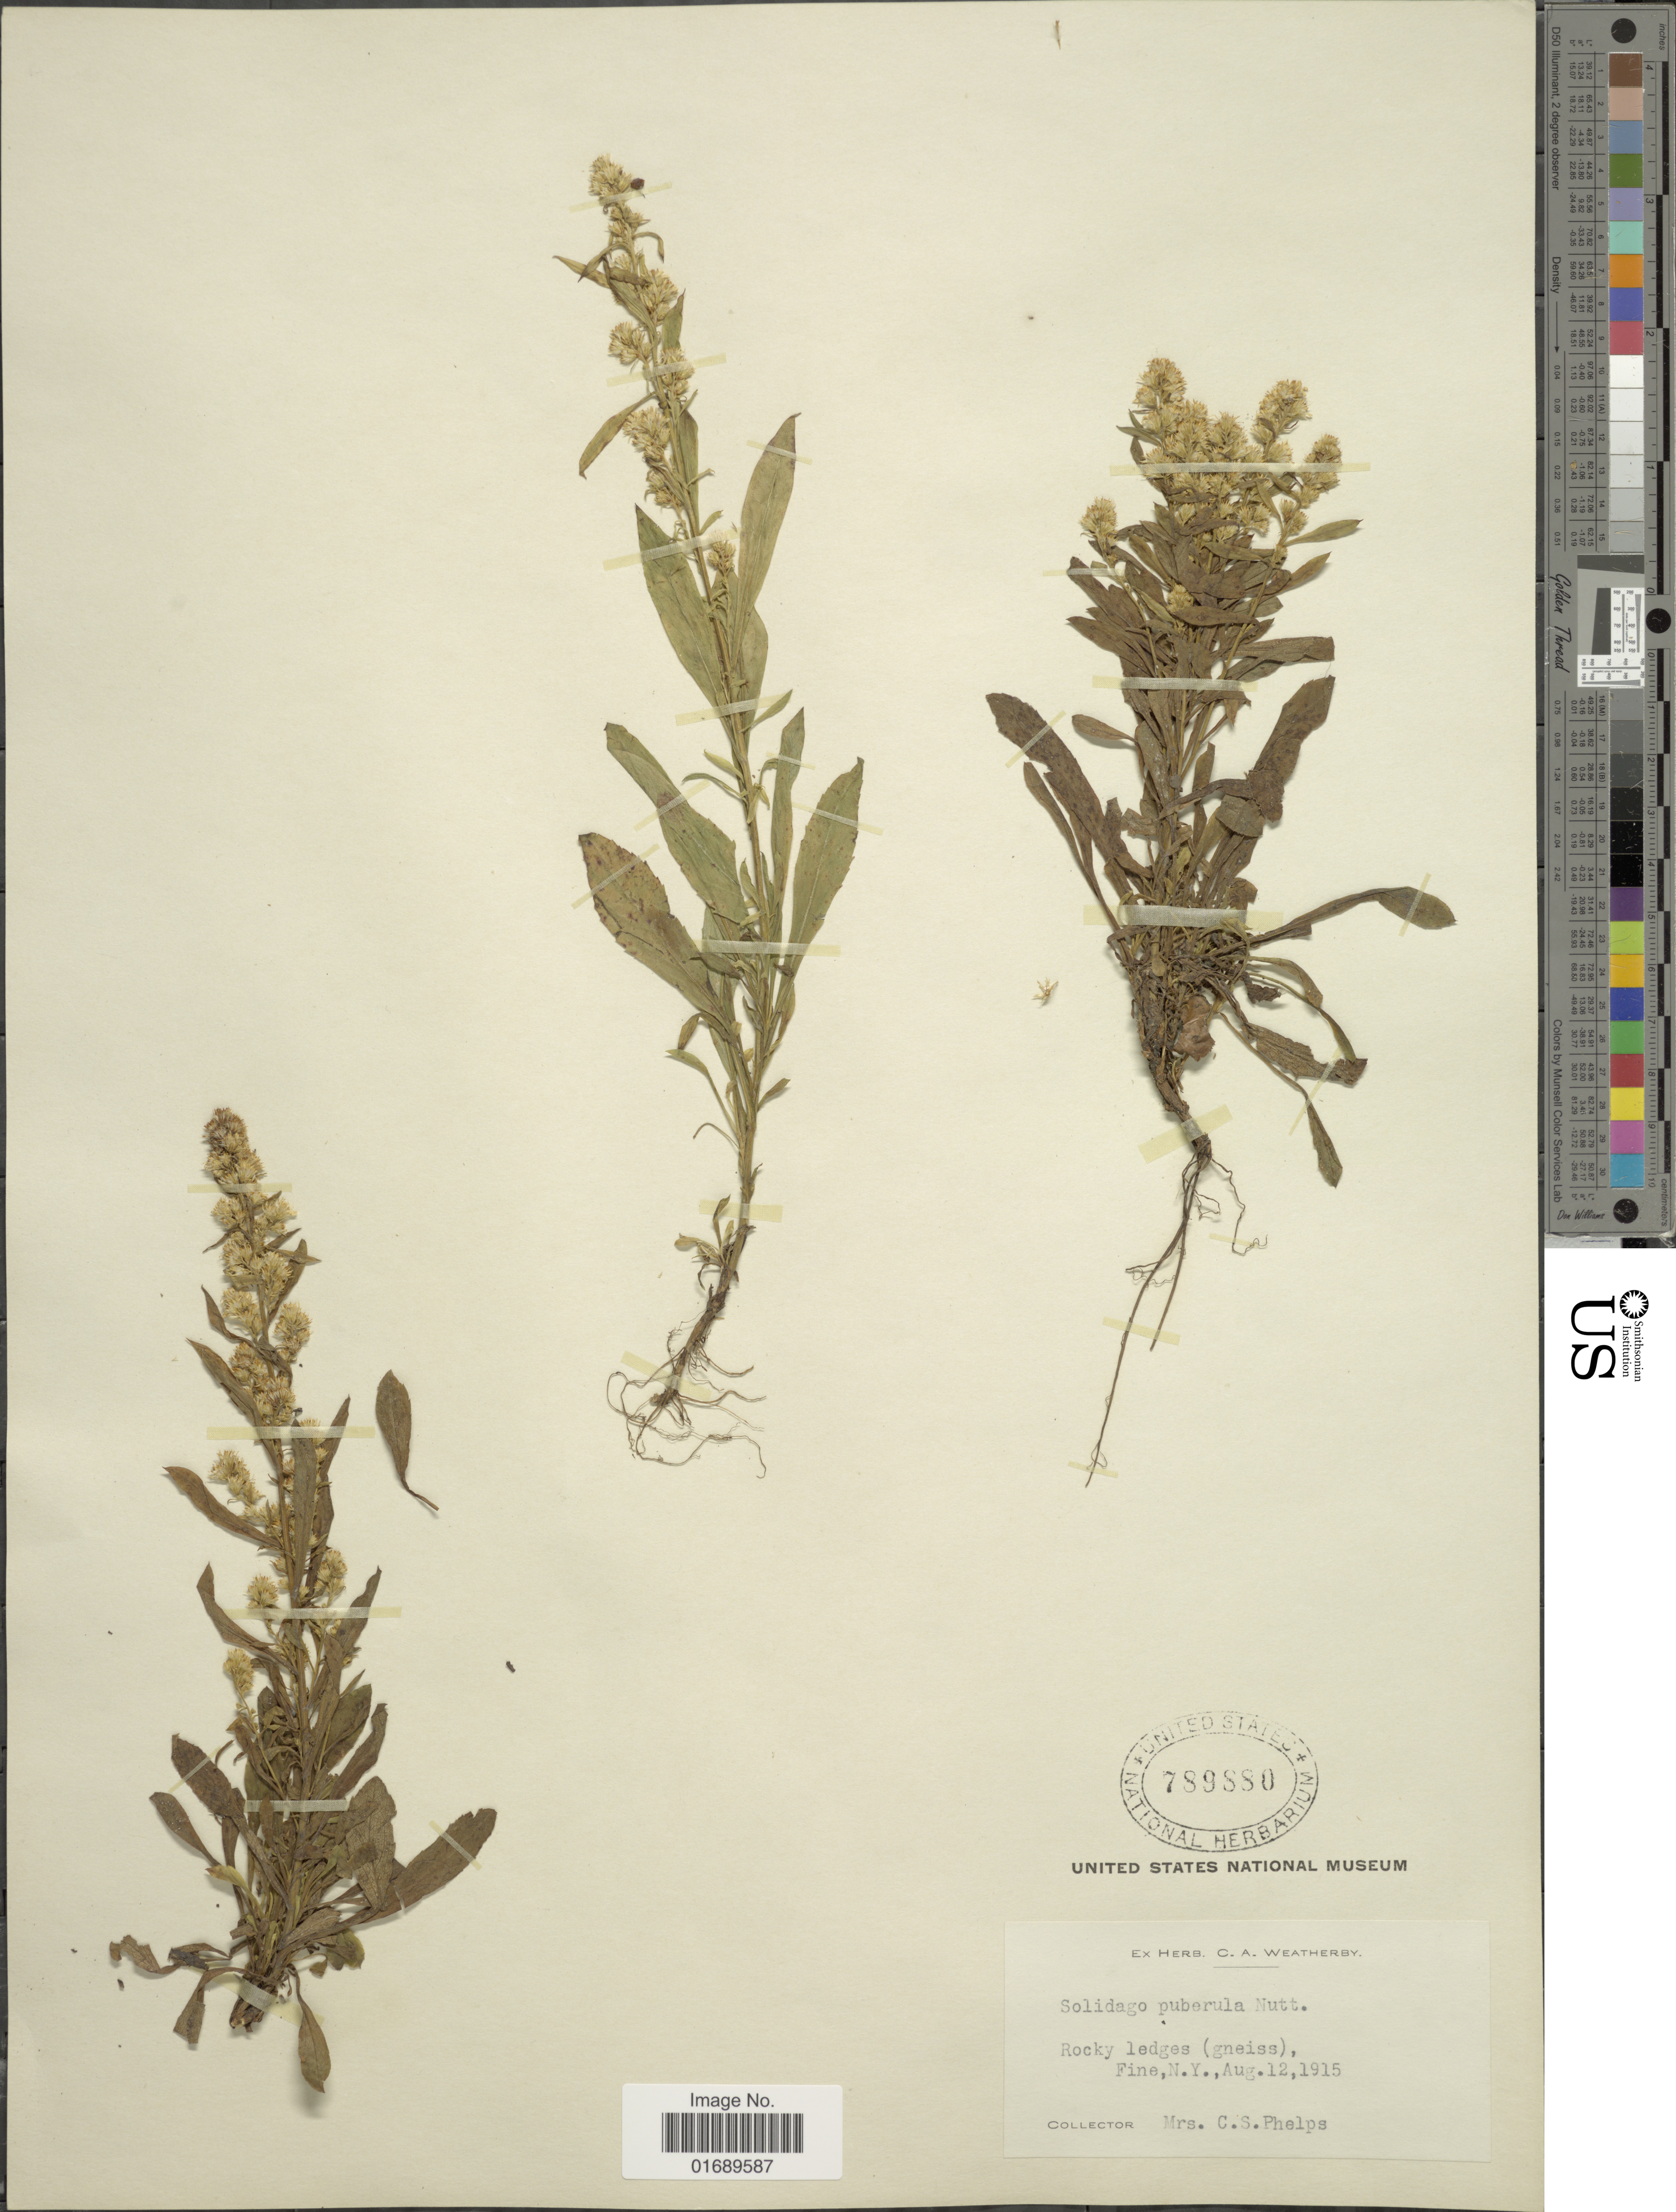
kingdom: Plantae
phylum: Tracheophyta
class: Magnoliopsida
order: Asterales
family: Asteraceae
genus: Solidago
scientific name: Solidago puberula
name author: Nutt.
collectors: O. P. Phelps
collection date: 1915-08-12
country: United States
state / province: New York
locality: Rocky ledges (gneiss), Fine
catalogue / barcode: US 789880